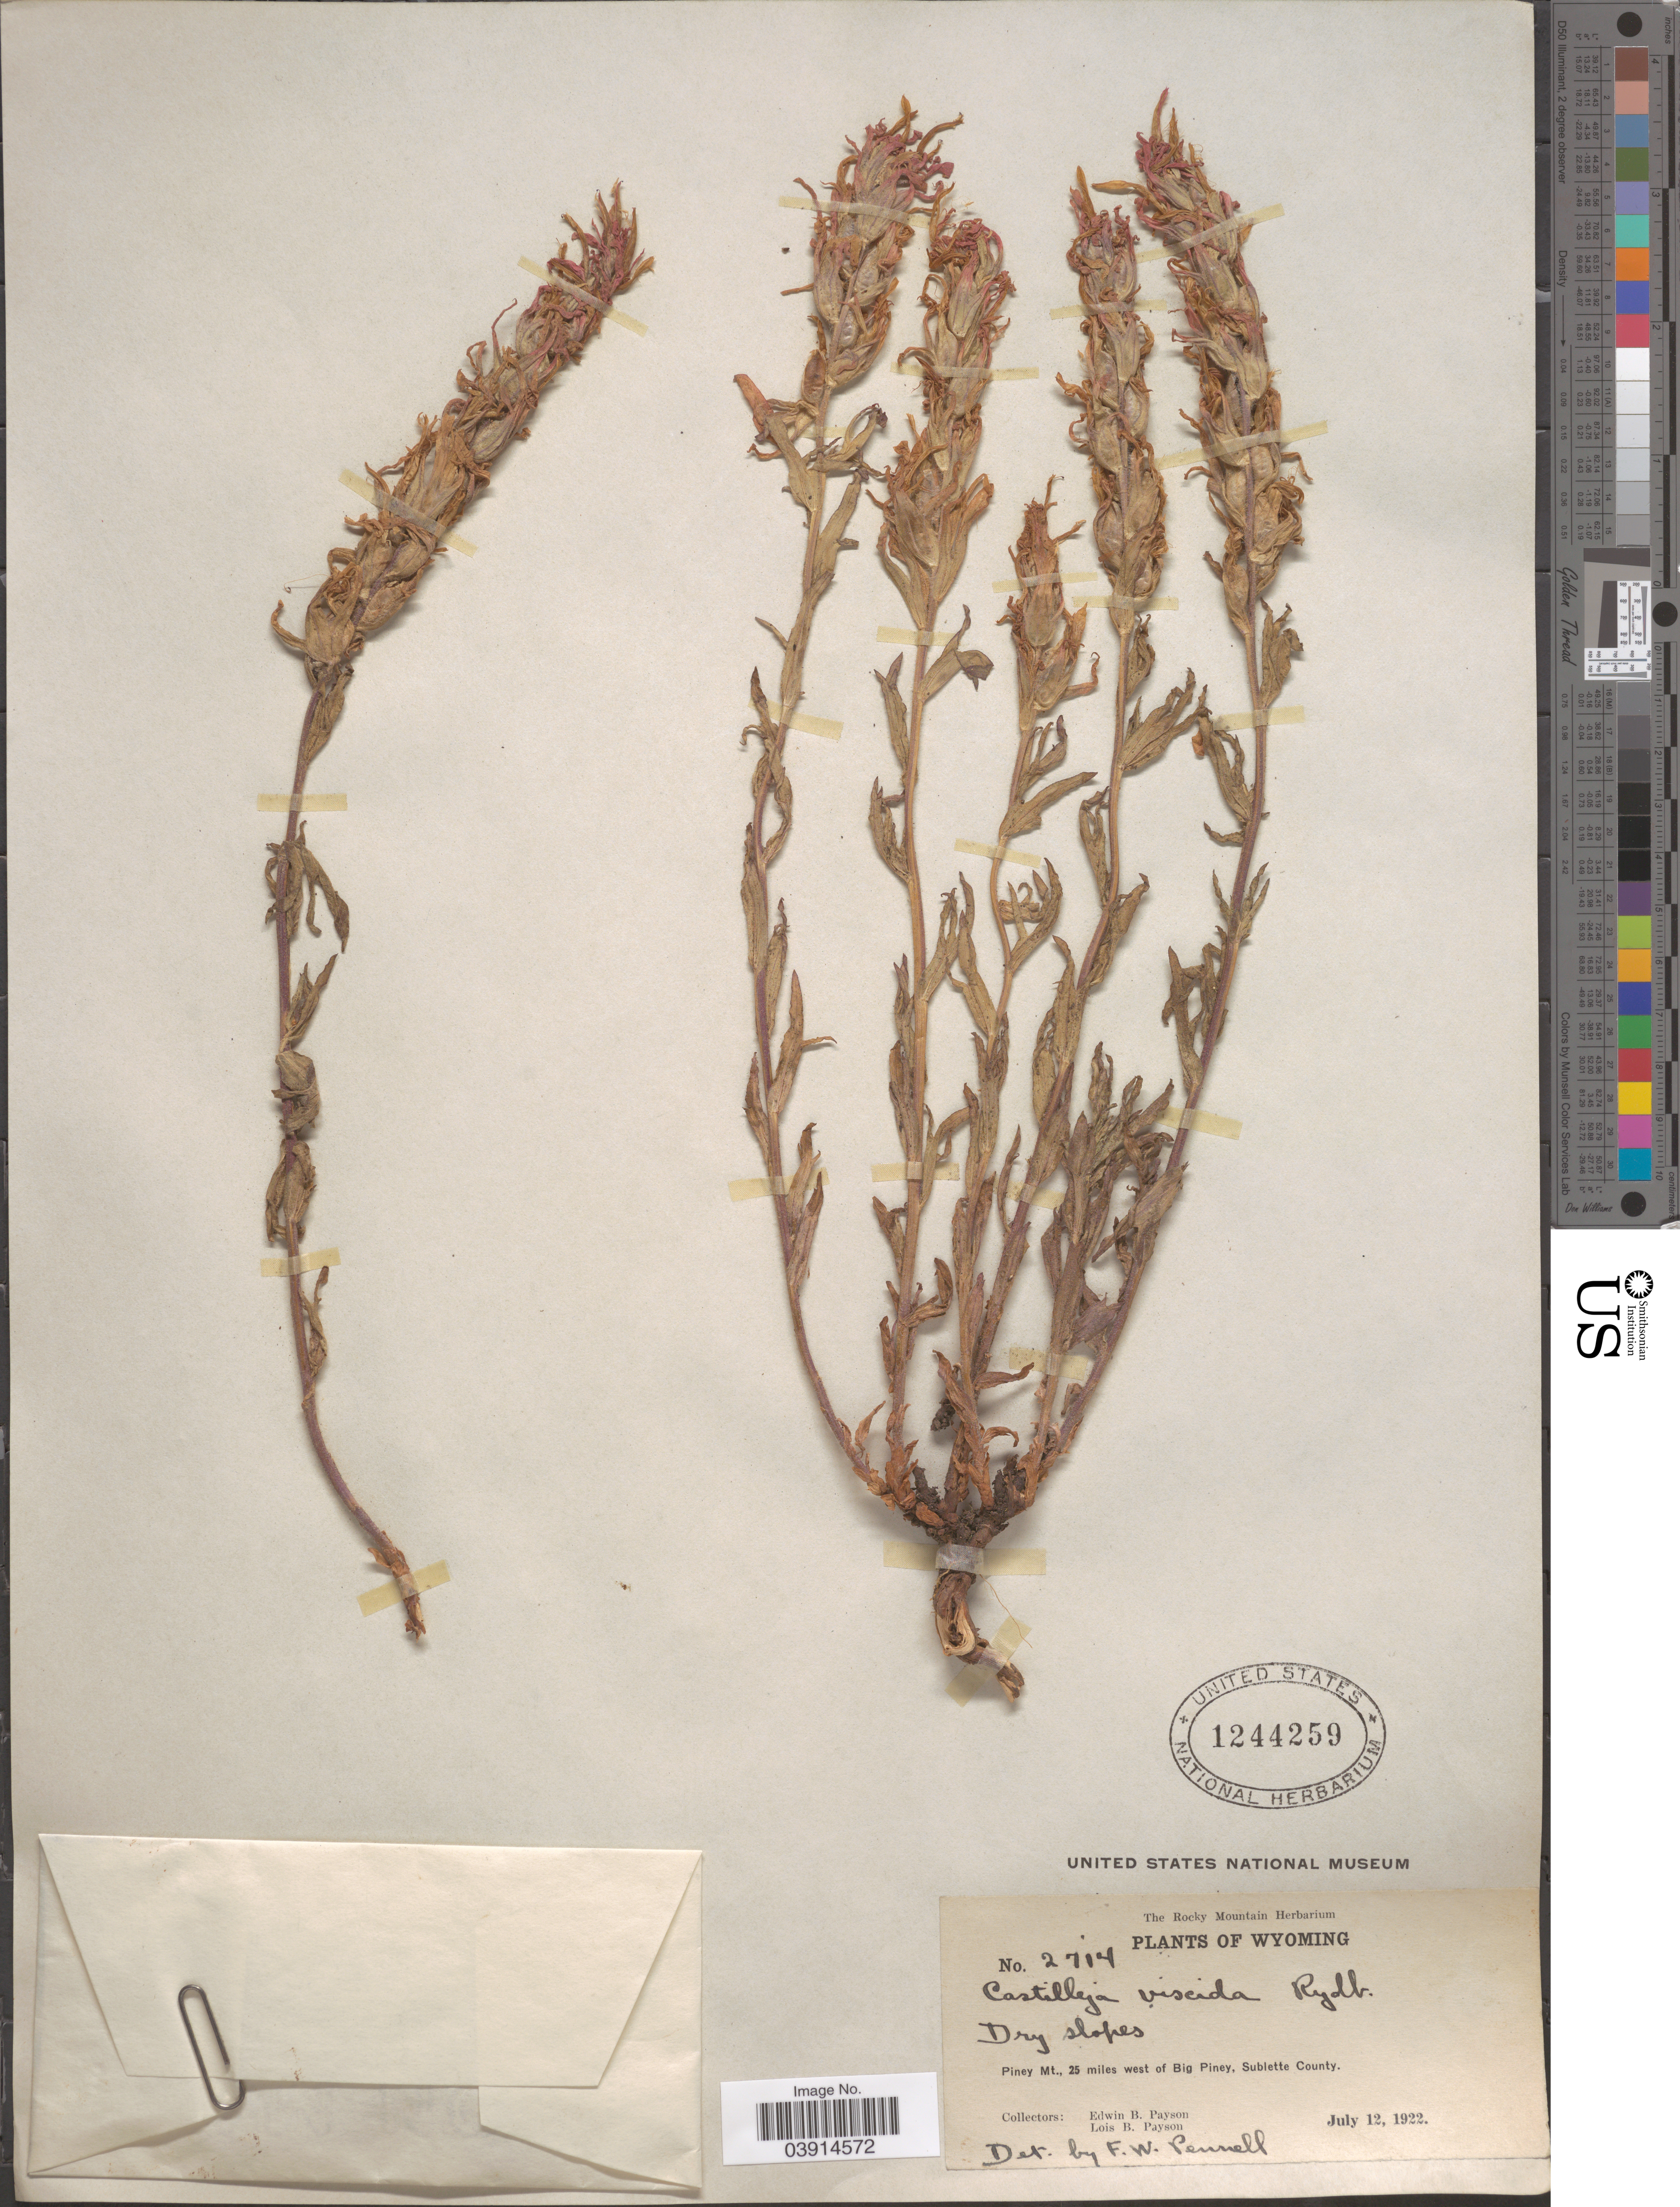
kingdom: Plantae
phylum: Tracheophyta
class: Magnoliopsida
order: Lamiales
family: Orobanchaceae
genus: Castilleja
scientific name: Castilleja viscida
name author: Rydb.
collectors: E. B. Payson & L. Payson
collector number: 2714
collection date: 1922-07-12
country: United States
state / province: Wyoming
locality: Piney Mt., 25 miles west of Big Piney, Sublette County.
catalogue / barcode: US 1244259